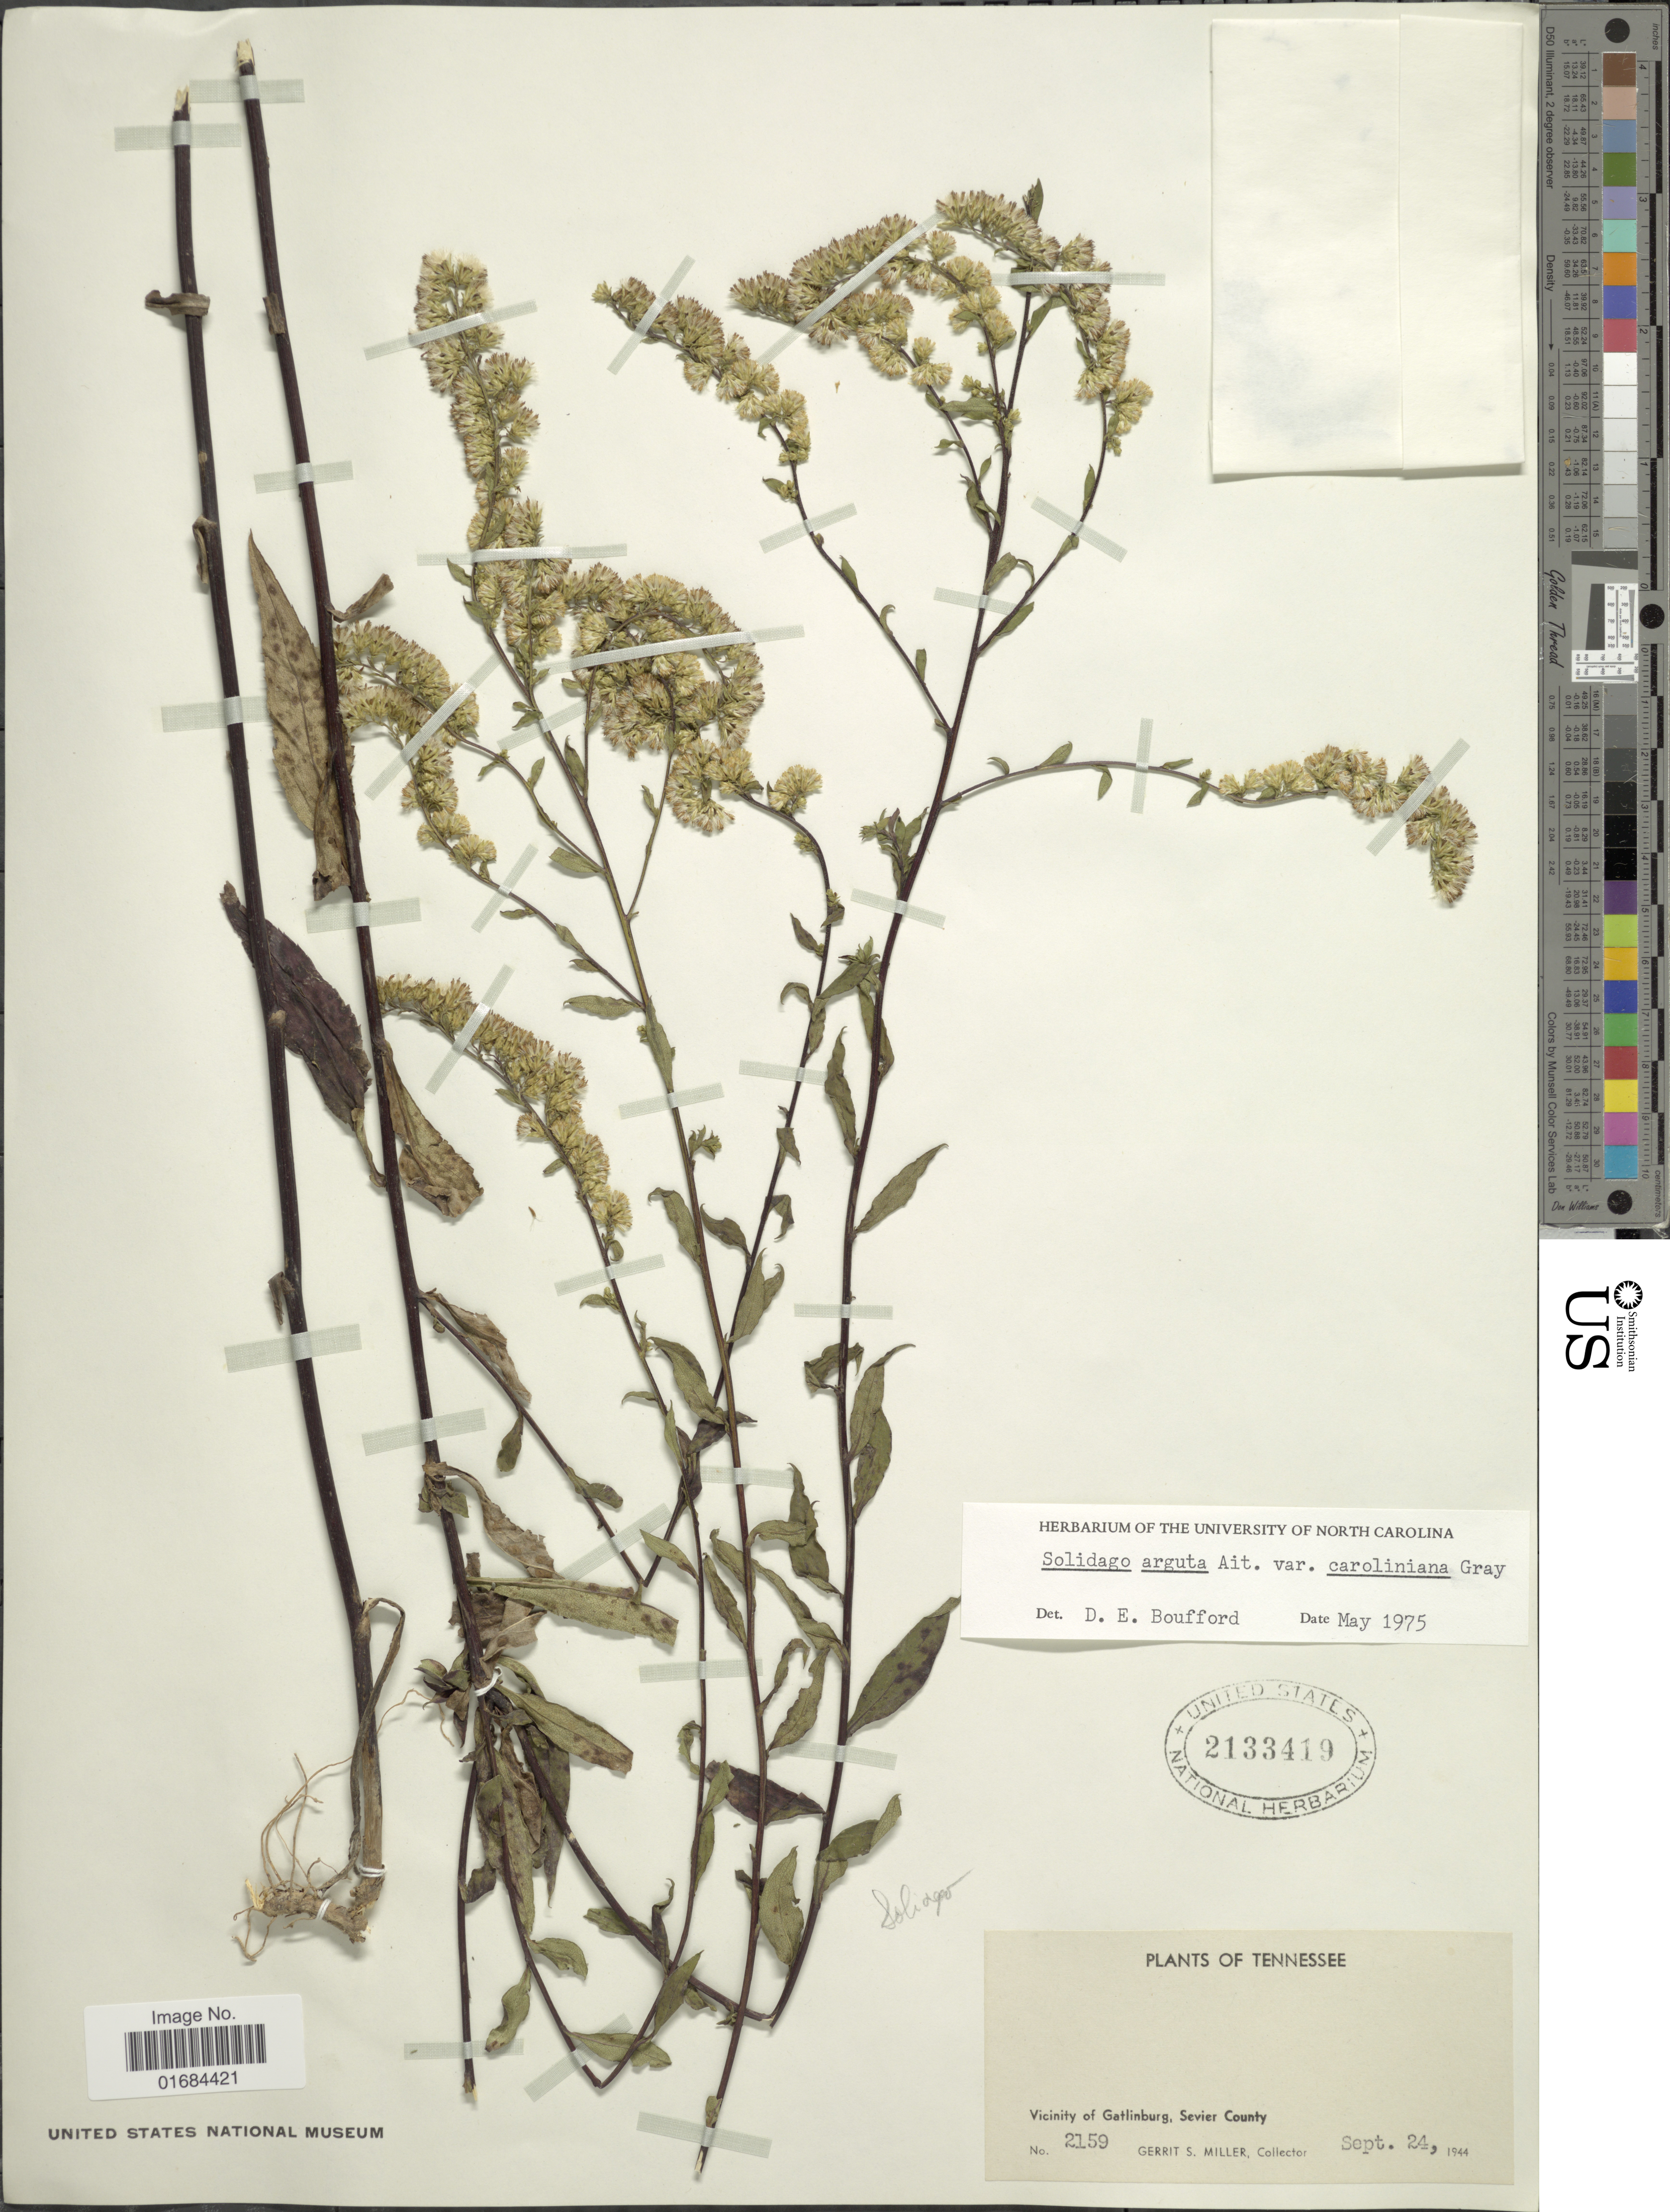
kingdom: Plantae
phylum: Tracheophyta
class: Magnoliopsida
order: Asterales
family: Asteraceae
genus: Solidago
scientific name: Solidago arguta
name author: Aiton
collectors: G. S. Miller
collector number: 2159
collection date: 1944-09-24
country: United States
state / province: Tennessee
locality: Vicinity of Gatlingburg, Sevier County.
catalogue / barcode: US 2133419